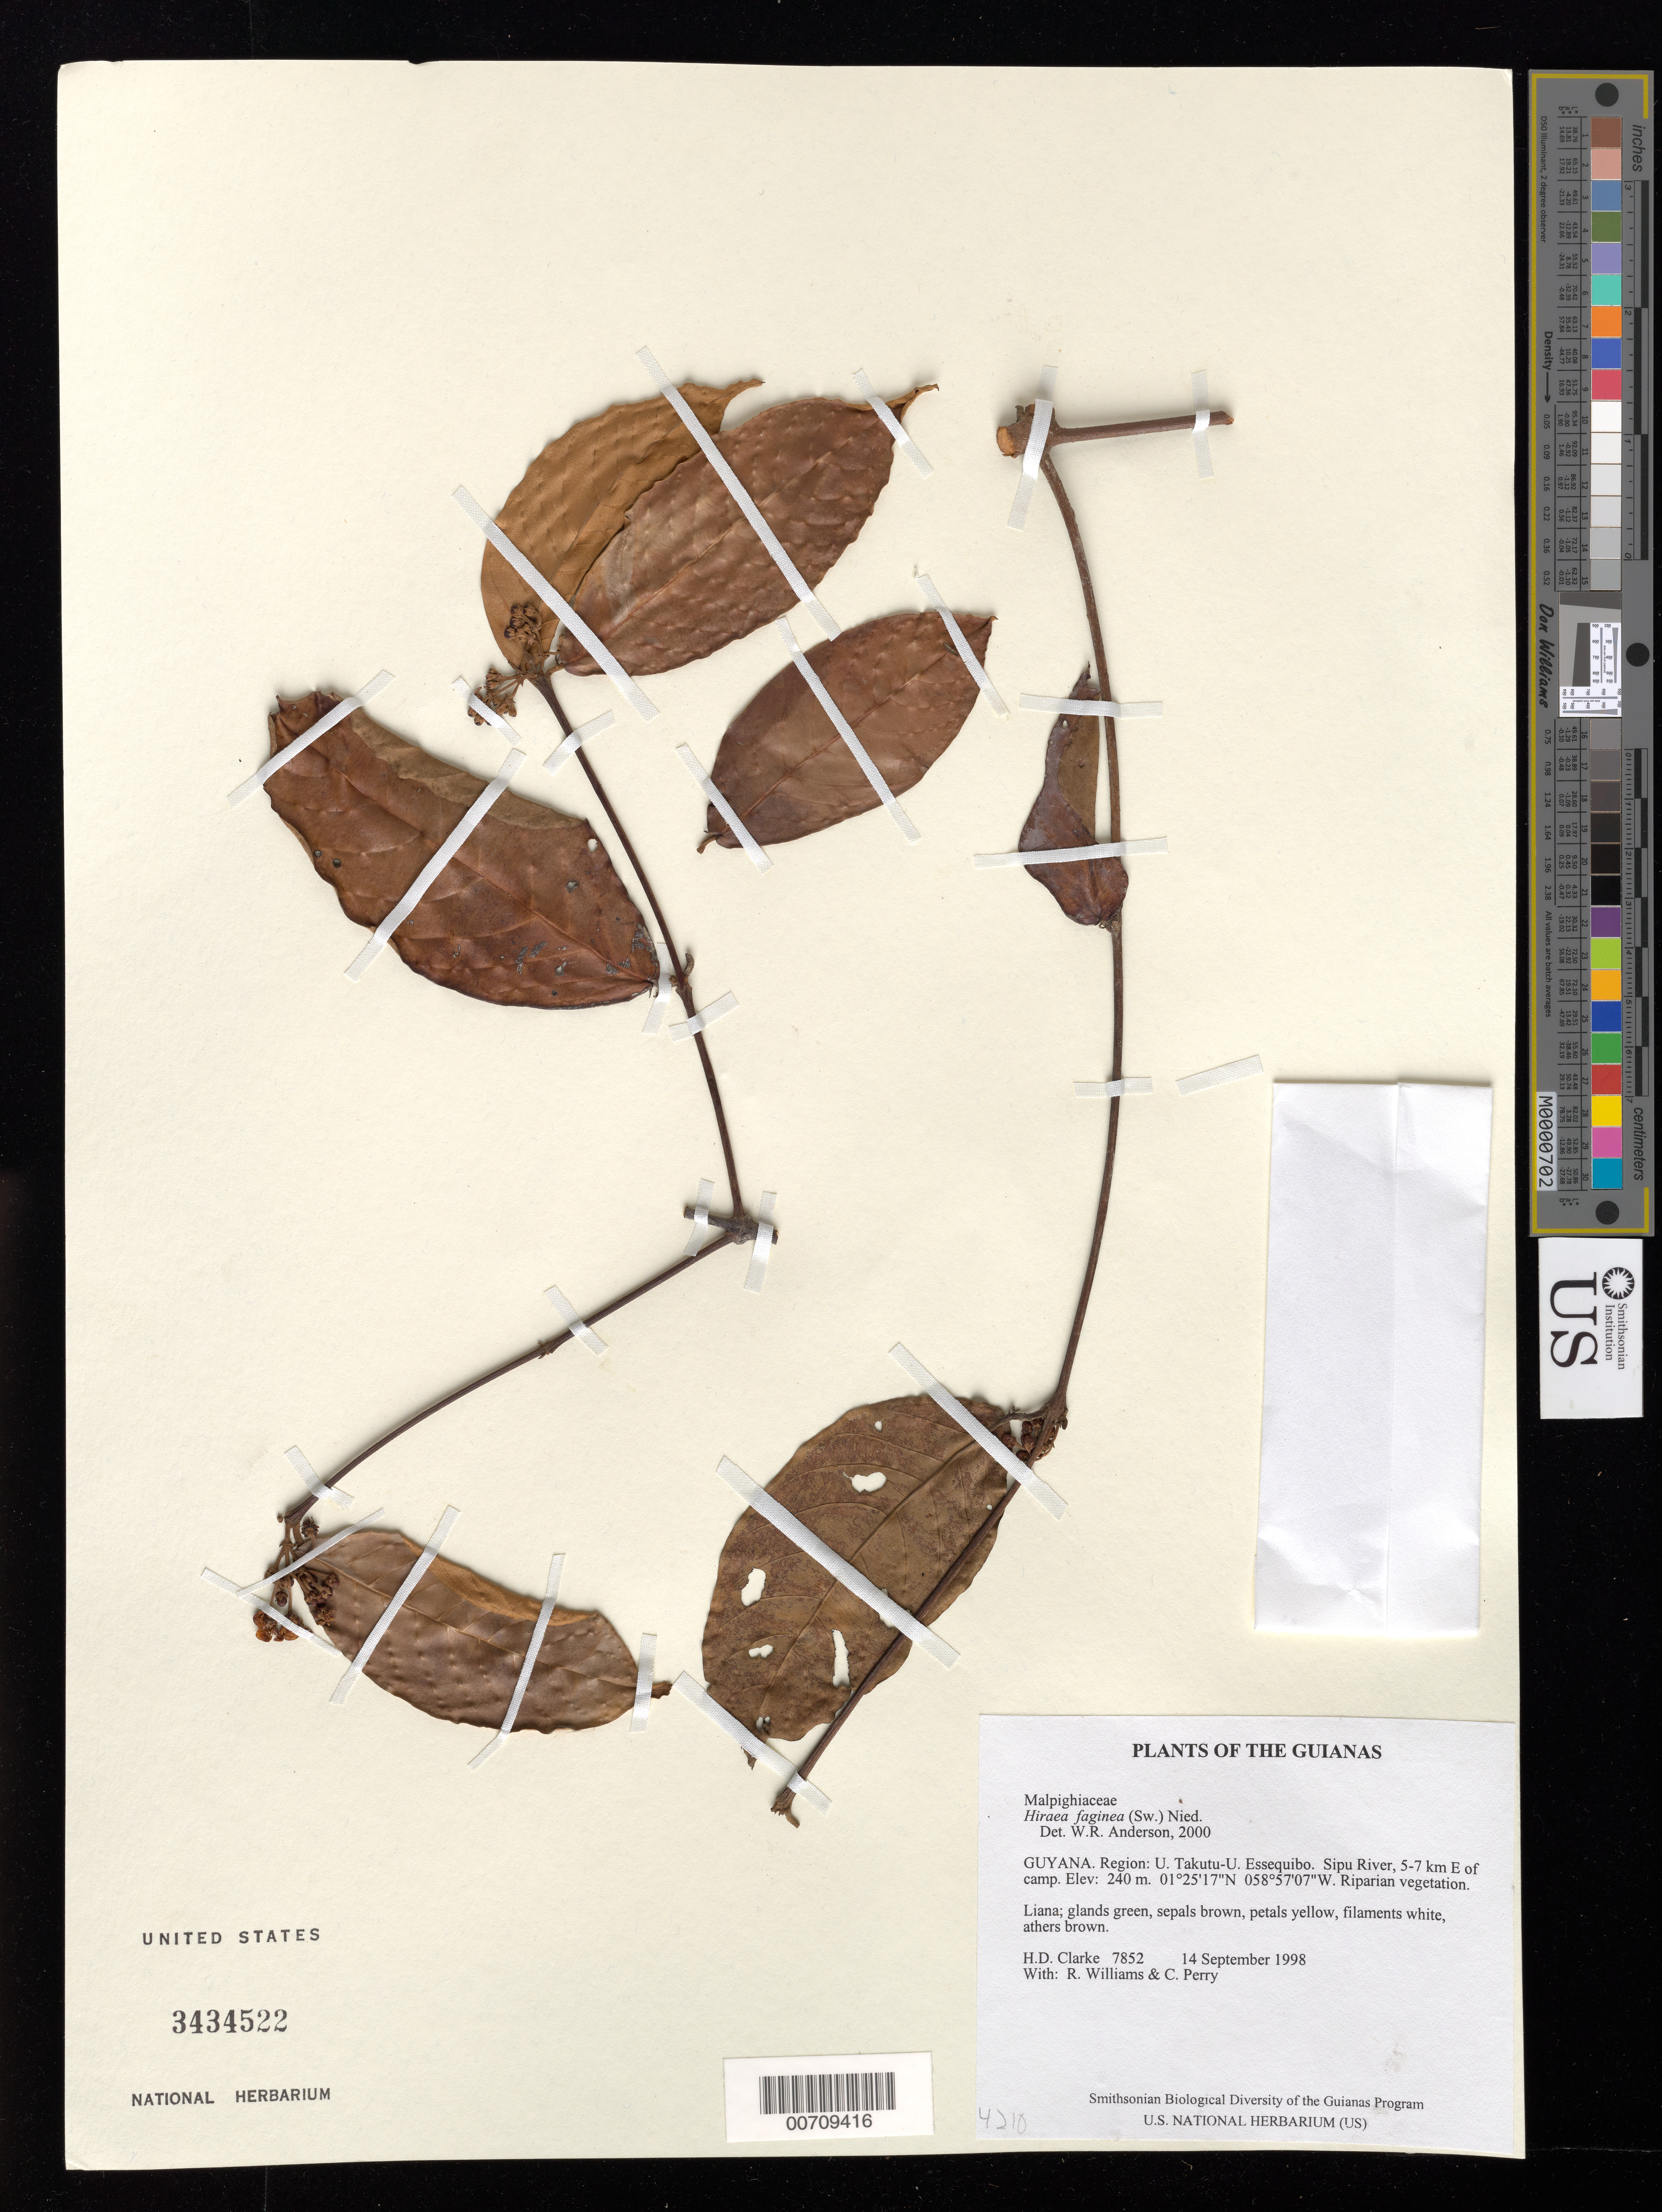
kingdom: Plantae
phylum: Tracheophyta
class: Magnoliopsida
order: Malpighiales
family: Malpighiaceae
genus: Hiraea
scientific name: Hiraea faginea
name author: (Sw.) Nied.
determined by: Anderson, W. R., (MICH), University of Michigan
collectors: H. D. Clarke, R. Williams & C. Perry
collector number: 7852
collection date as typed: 14 September 1998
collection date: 1998-09-14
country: Guyana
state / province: U. Takutu-U. Essequibo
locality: Sipu River, 5-7 km E of camp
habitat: Riparian vegetation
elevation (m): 240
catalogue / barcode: US 3434522